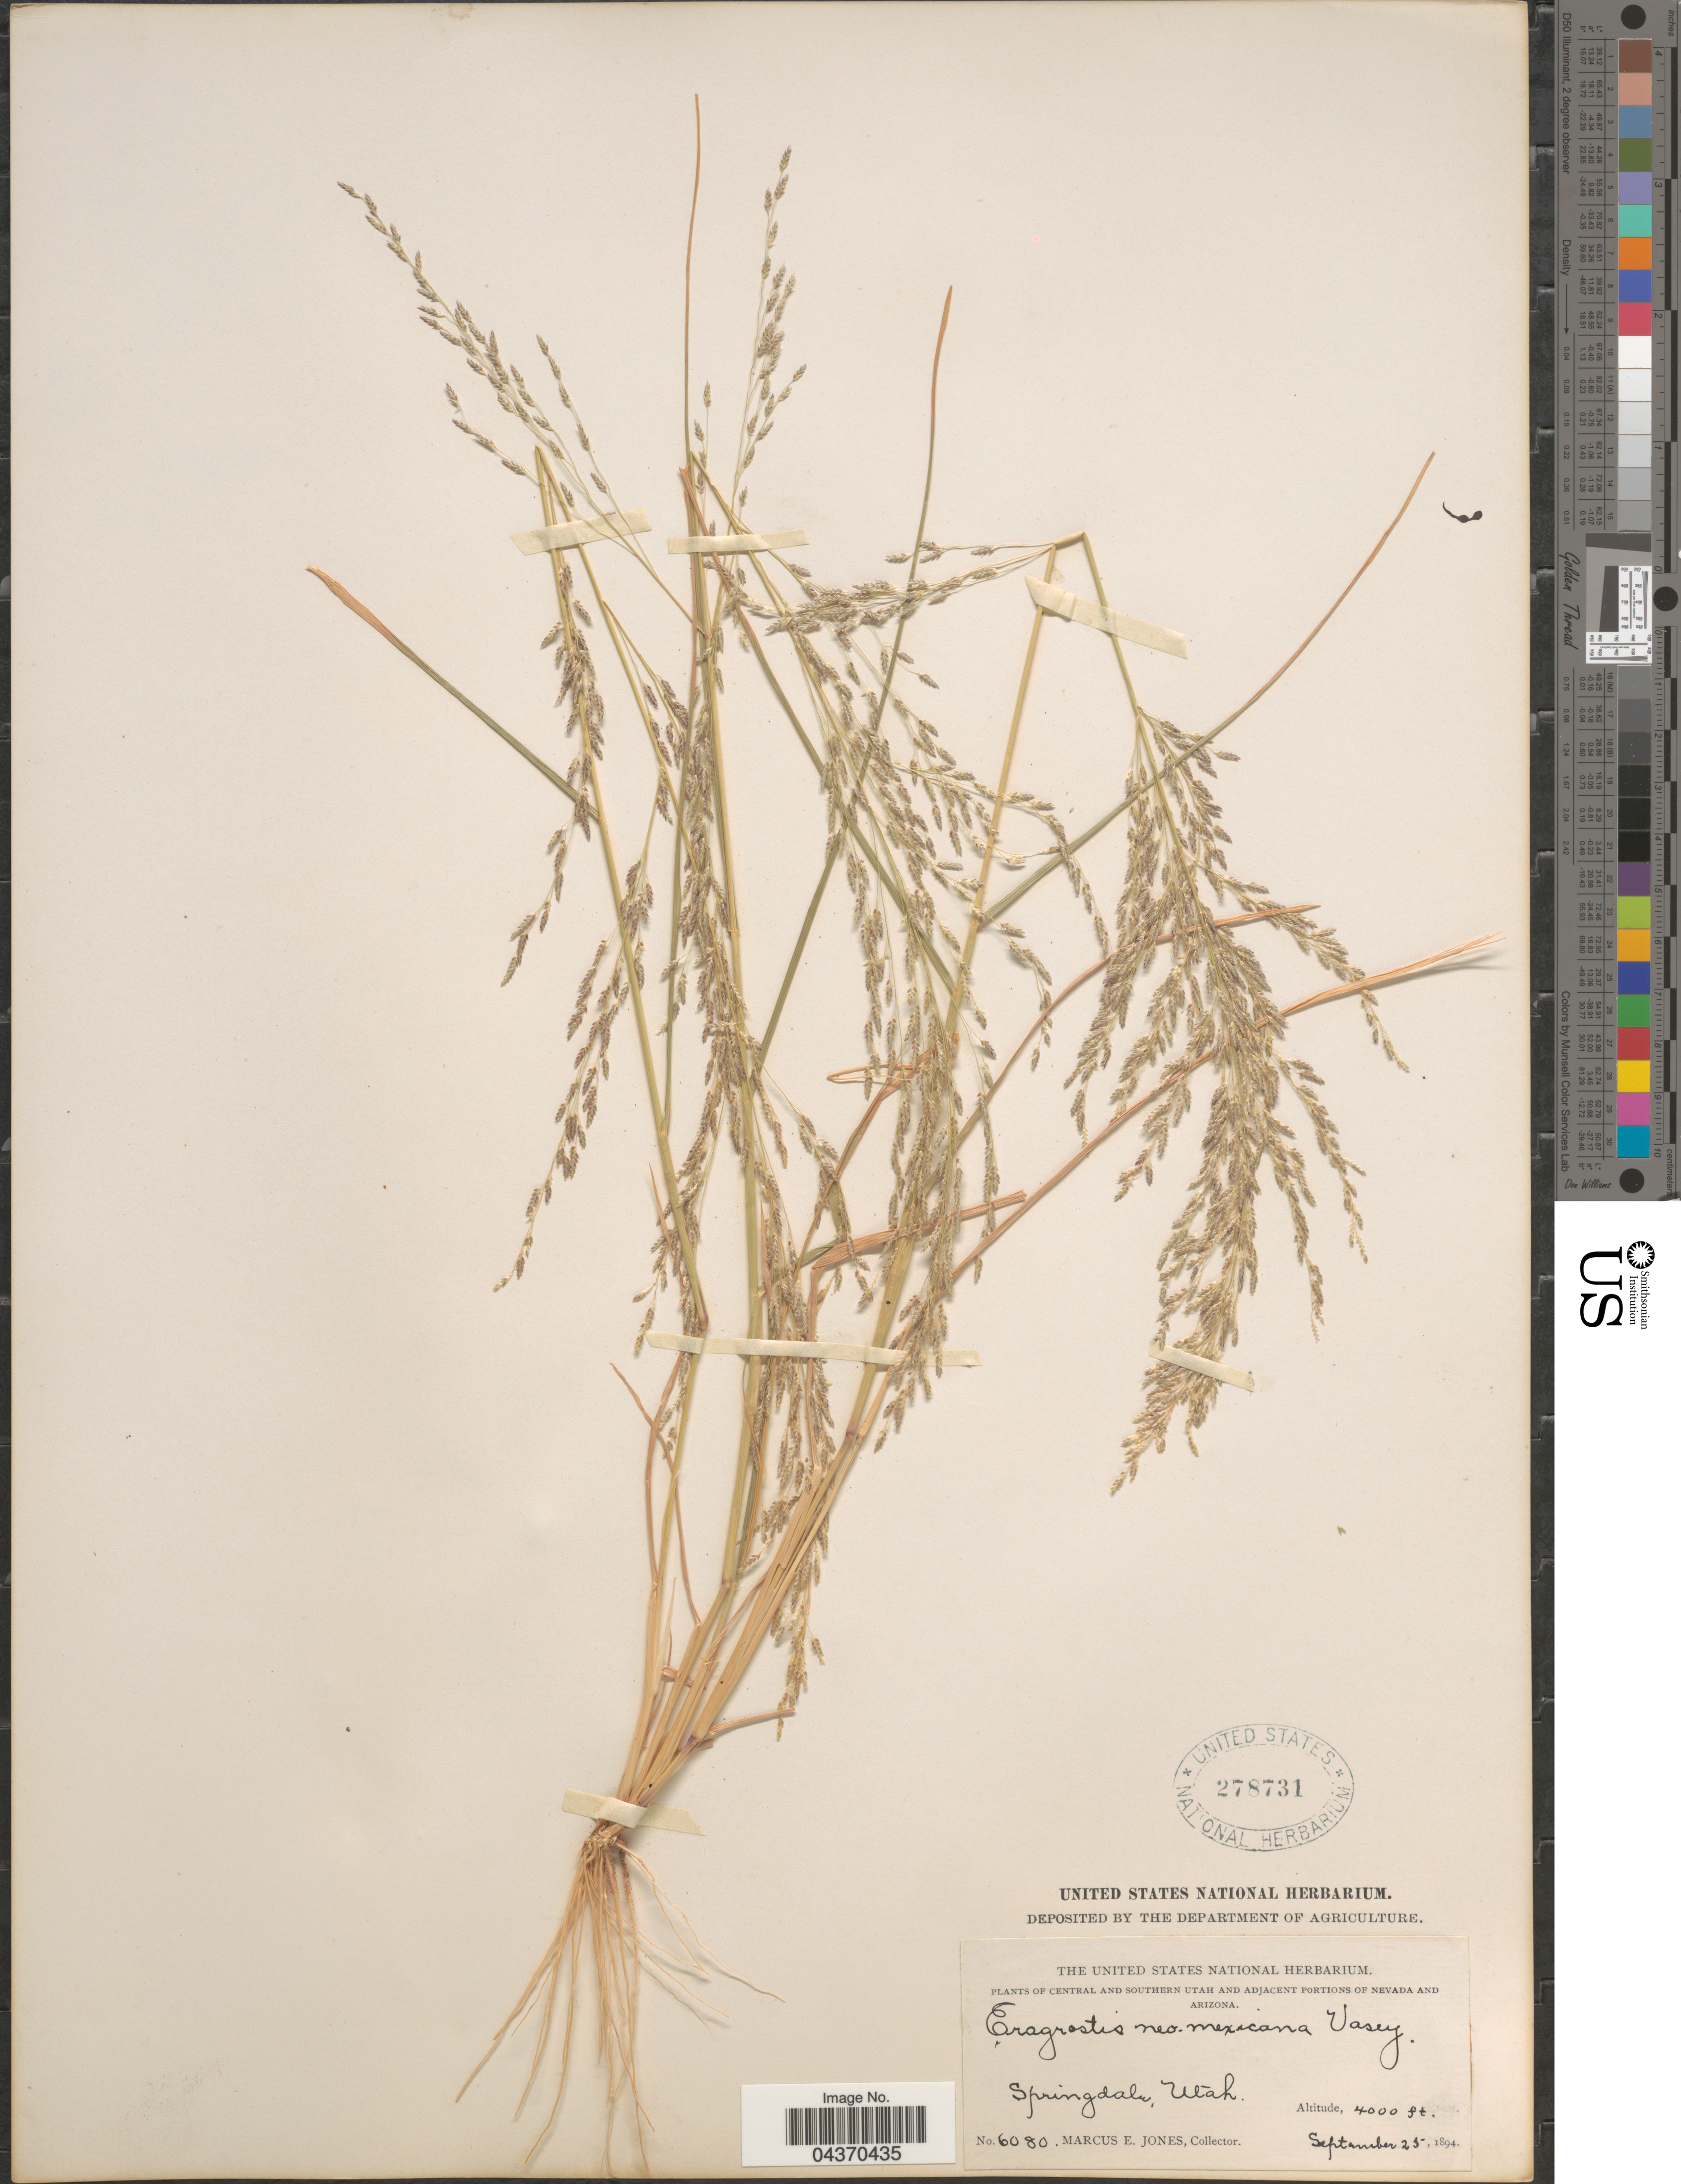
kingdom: Plantae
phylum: Tracheophyta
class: Liliopsida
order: Poales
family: Poaceae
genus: Eragrostis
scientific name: Eragrostis pectinacea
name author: (Michx.) Nees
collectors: M. E. Jones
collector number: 6080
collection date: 1894-09-25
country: United States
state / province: Utah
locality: Central and Southern Utah. Springdale.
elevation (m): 1219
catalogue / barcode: US 278731